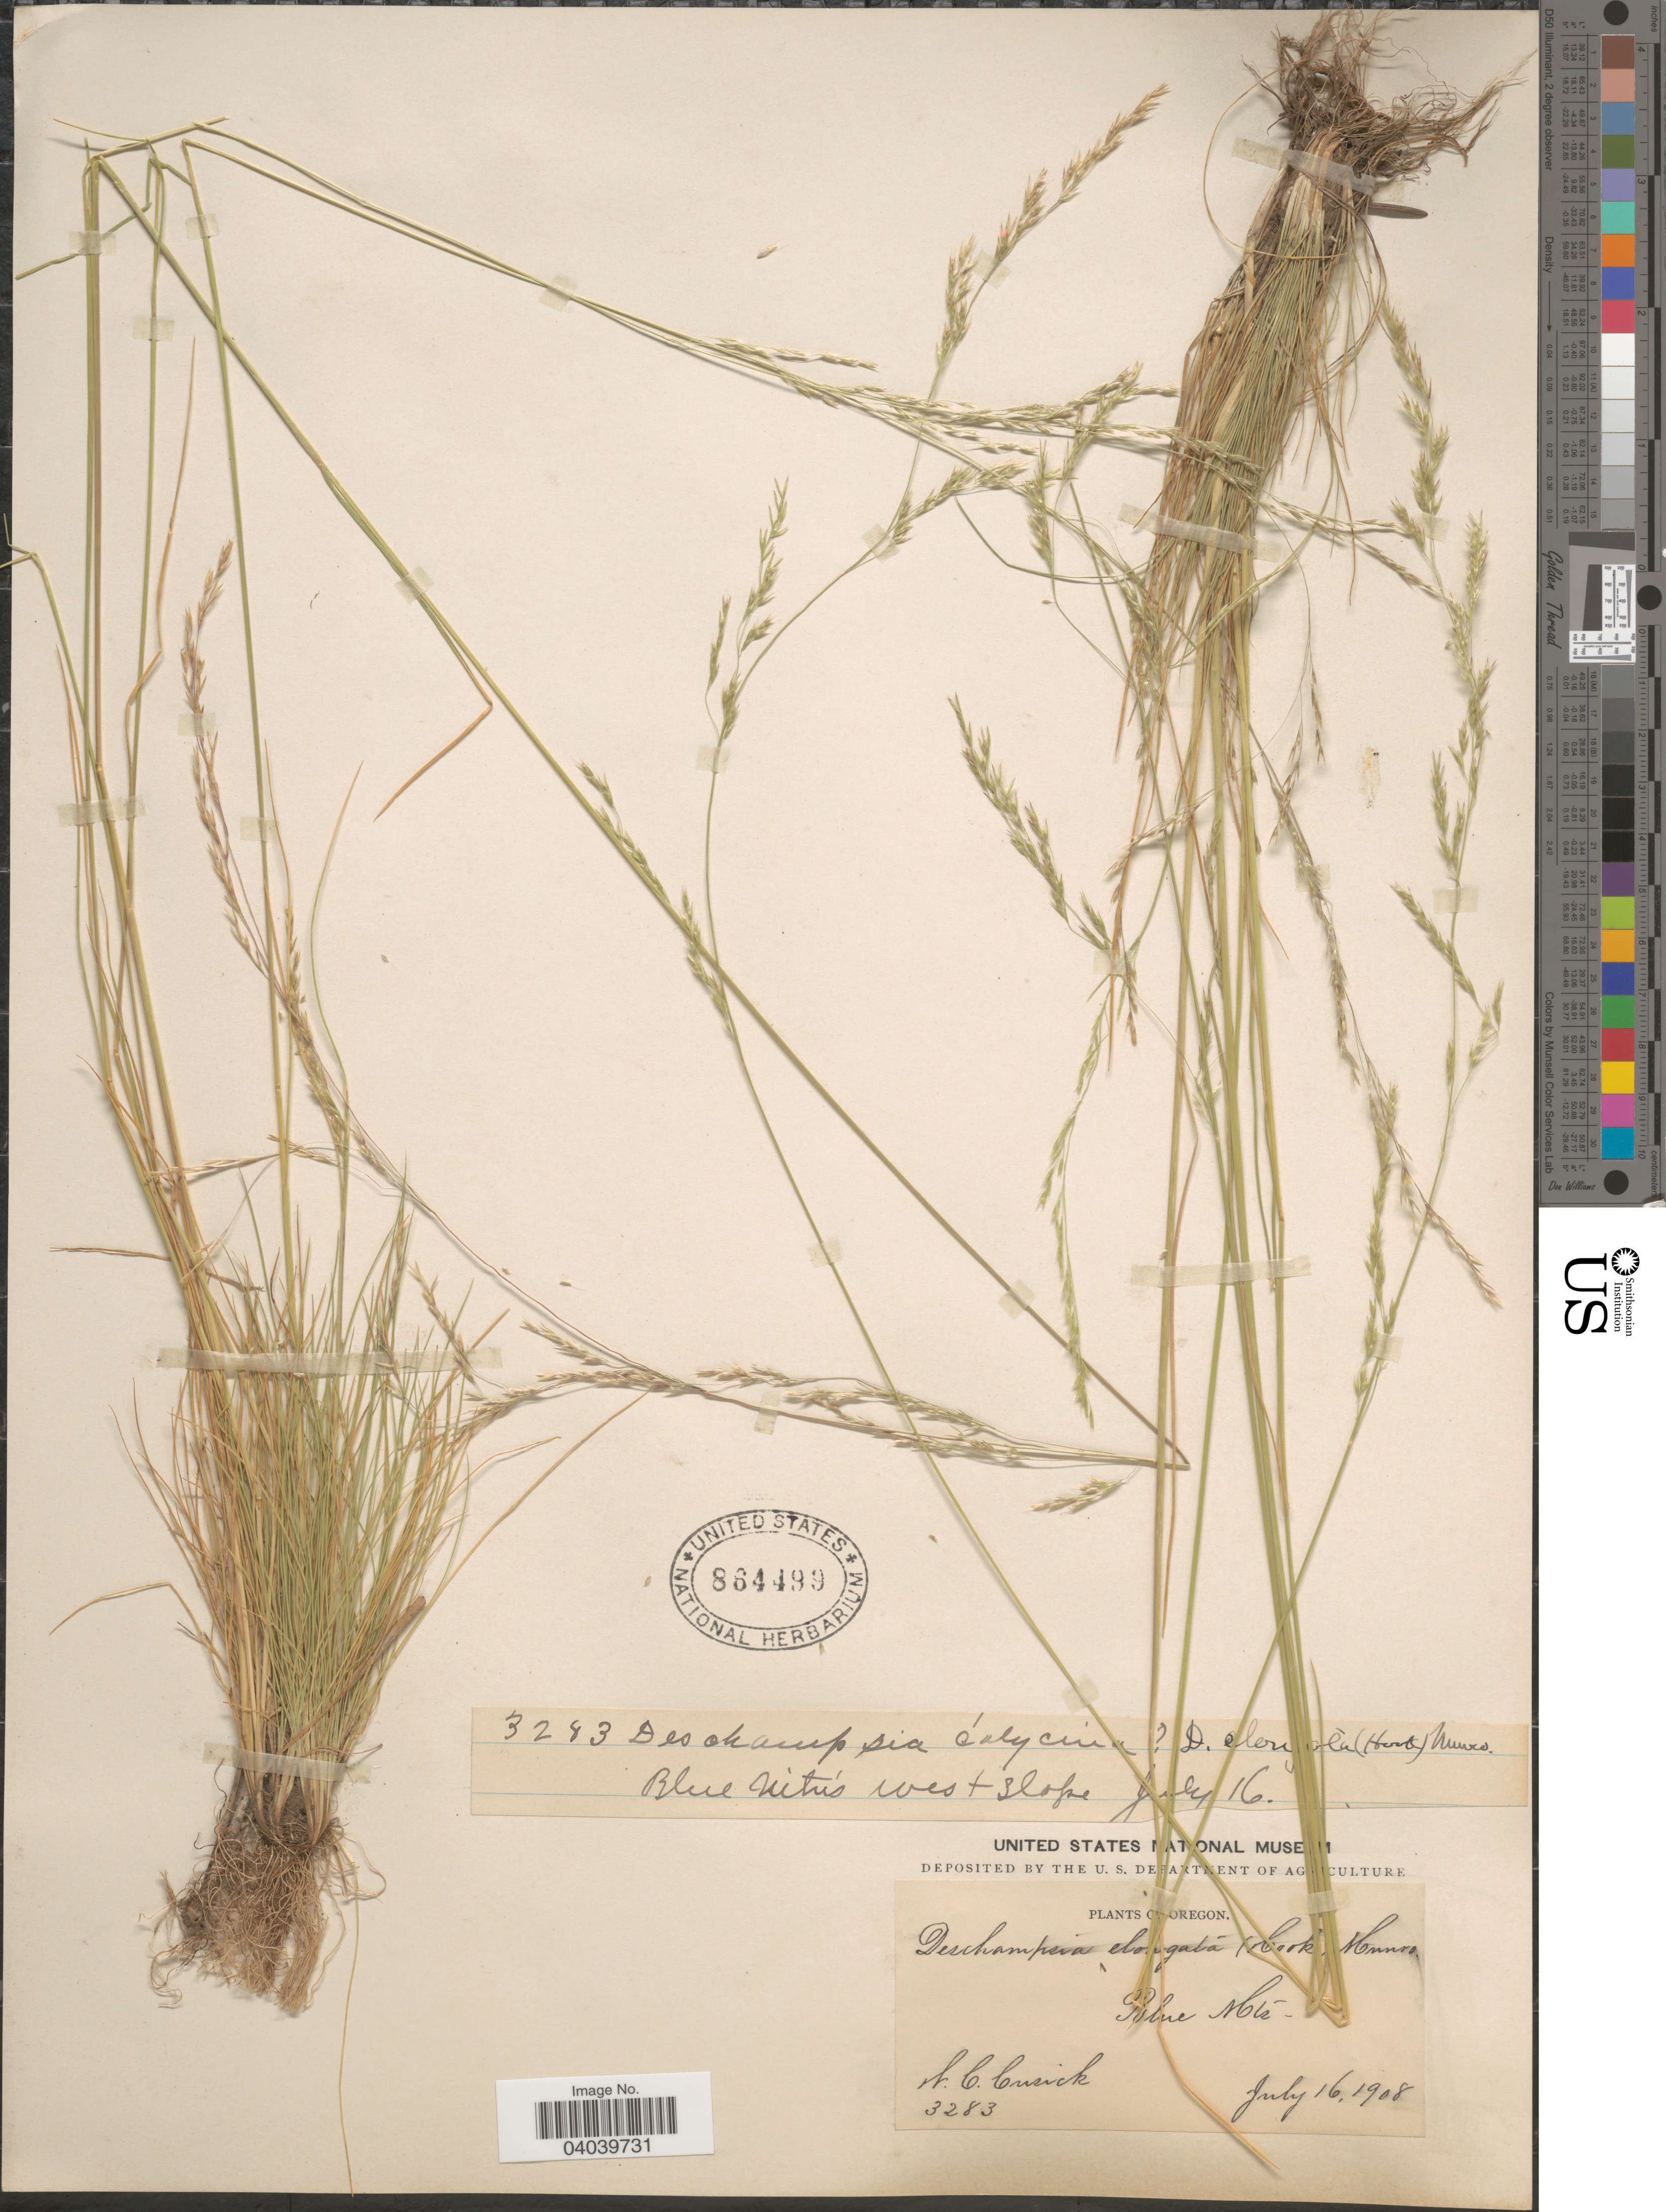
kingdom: Plantae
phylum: Tracheophyta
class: Liliopsida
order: Poales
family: Poaceae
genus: Deschampsia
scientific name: Deschampsia elongata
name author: (Hook.) Munro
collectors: W. C. Cusick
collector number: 3283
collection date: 1908-07-16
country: United States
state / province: Oregon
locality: Blue Mtns west slope.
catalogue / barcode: US 864499